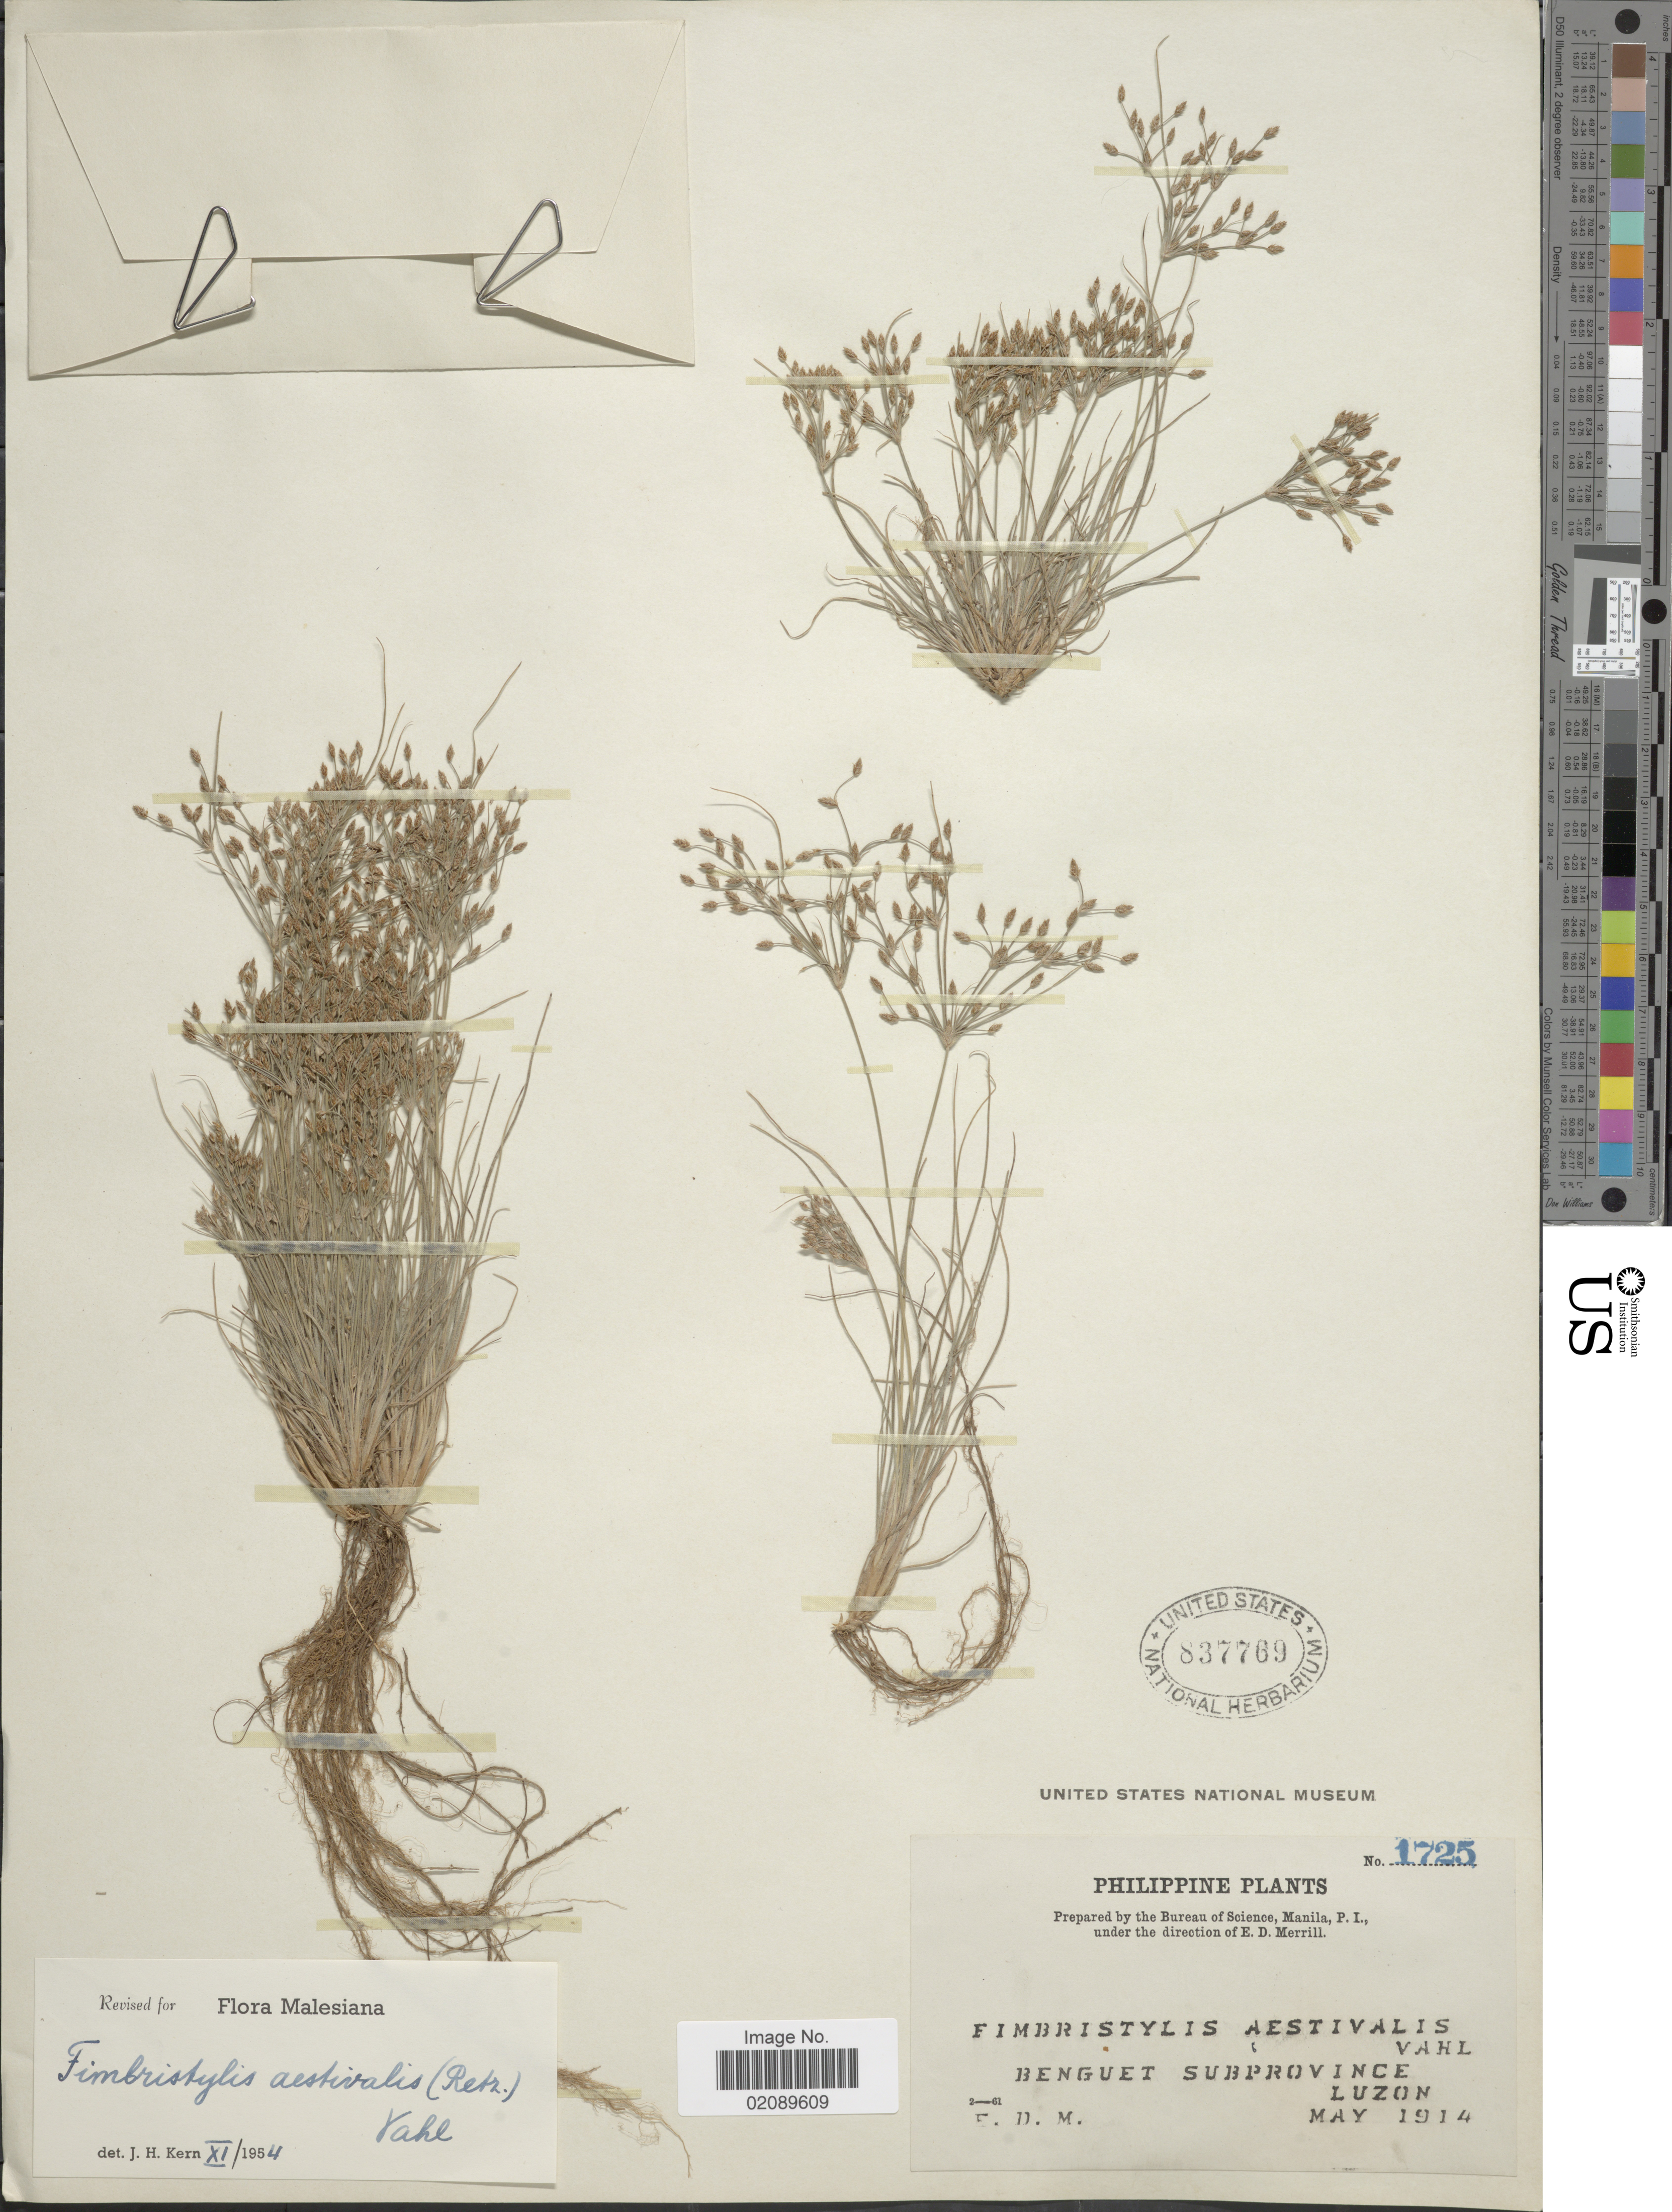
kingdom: Plantae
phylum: Tracheophyta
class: Liliopsida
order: Poales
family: Cyperaceae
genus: Fimbristylis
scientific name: Fimbristylis aestivalis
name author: (Retz.) Vahl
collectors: E. D. Merrill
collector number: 1725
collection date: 1914-05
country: Philippines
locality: Benguet Subprovince, Luzon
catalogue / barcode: US 837769